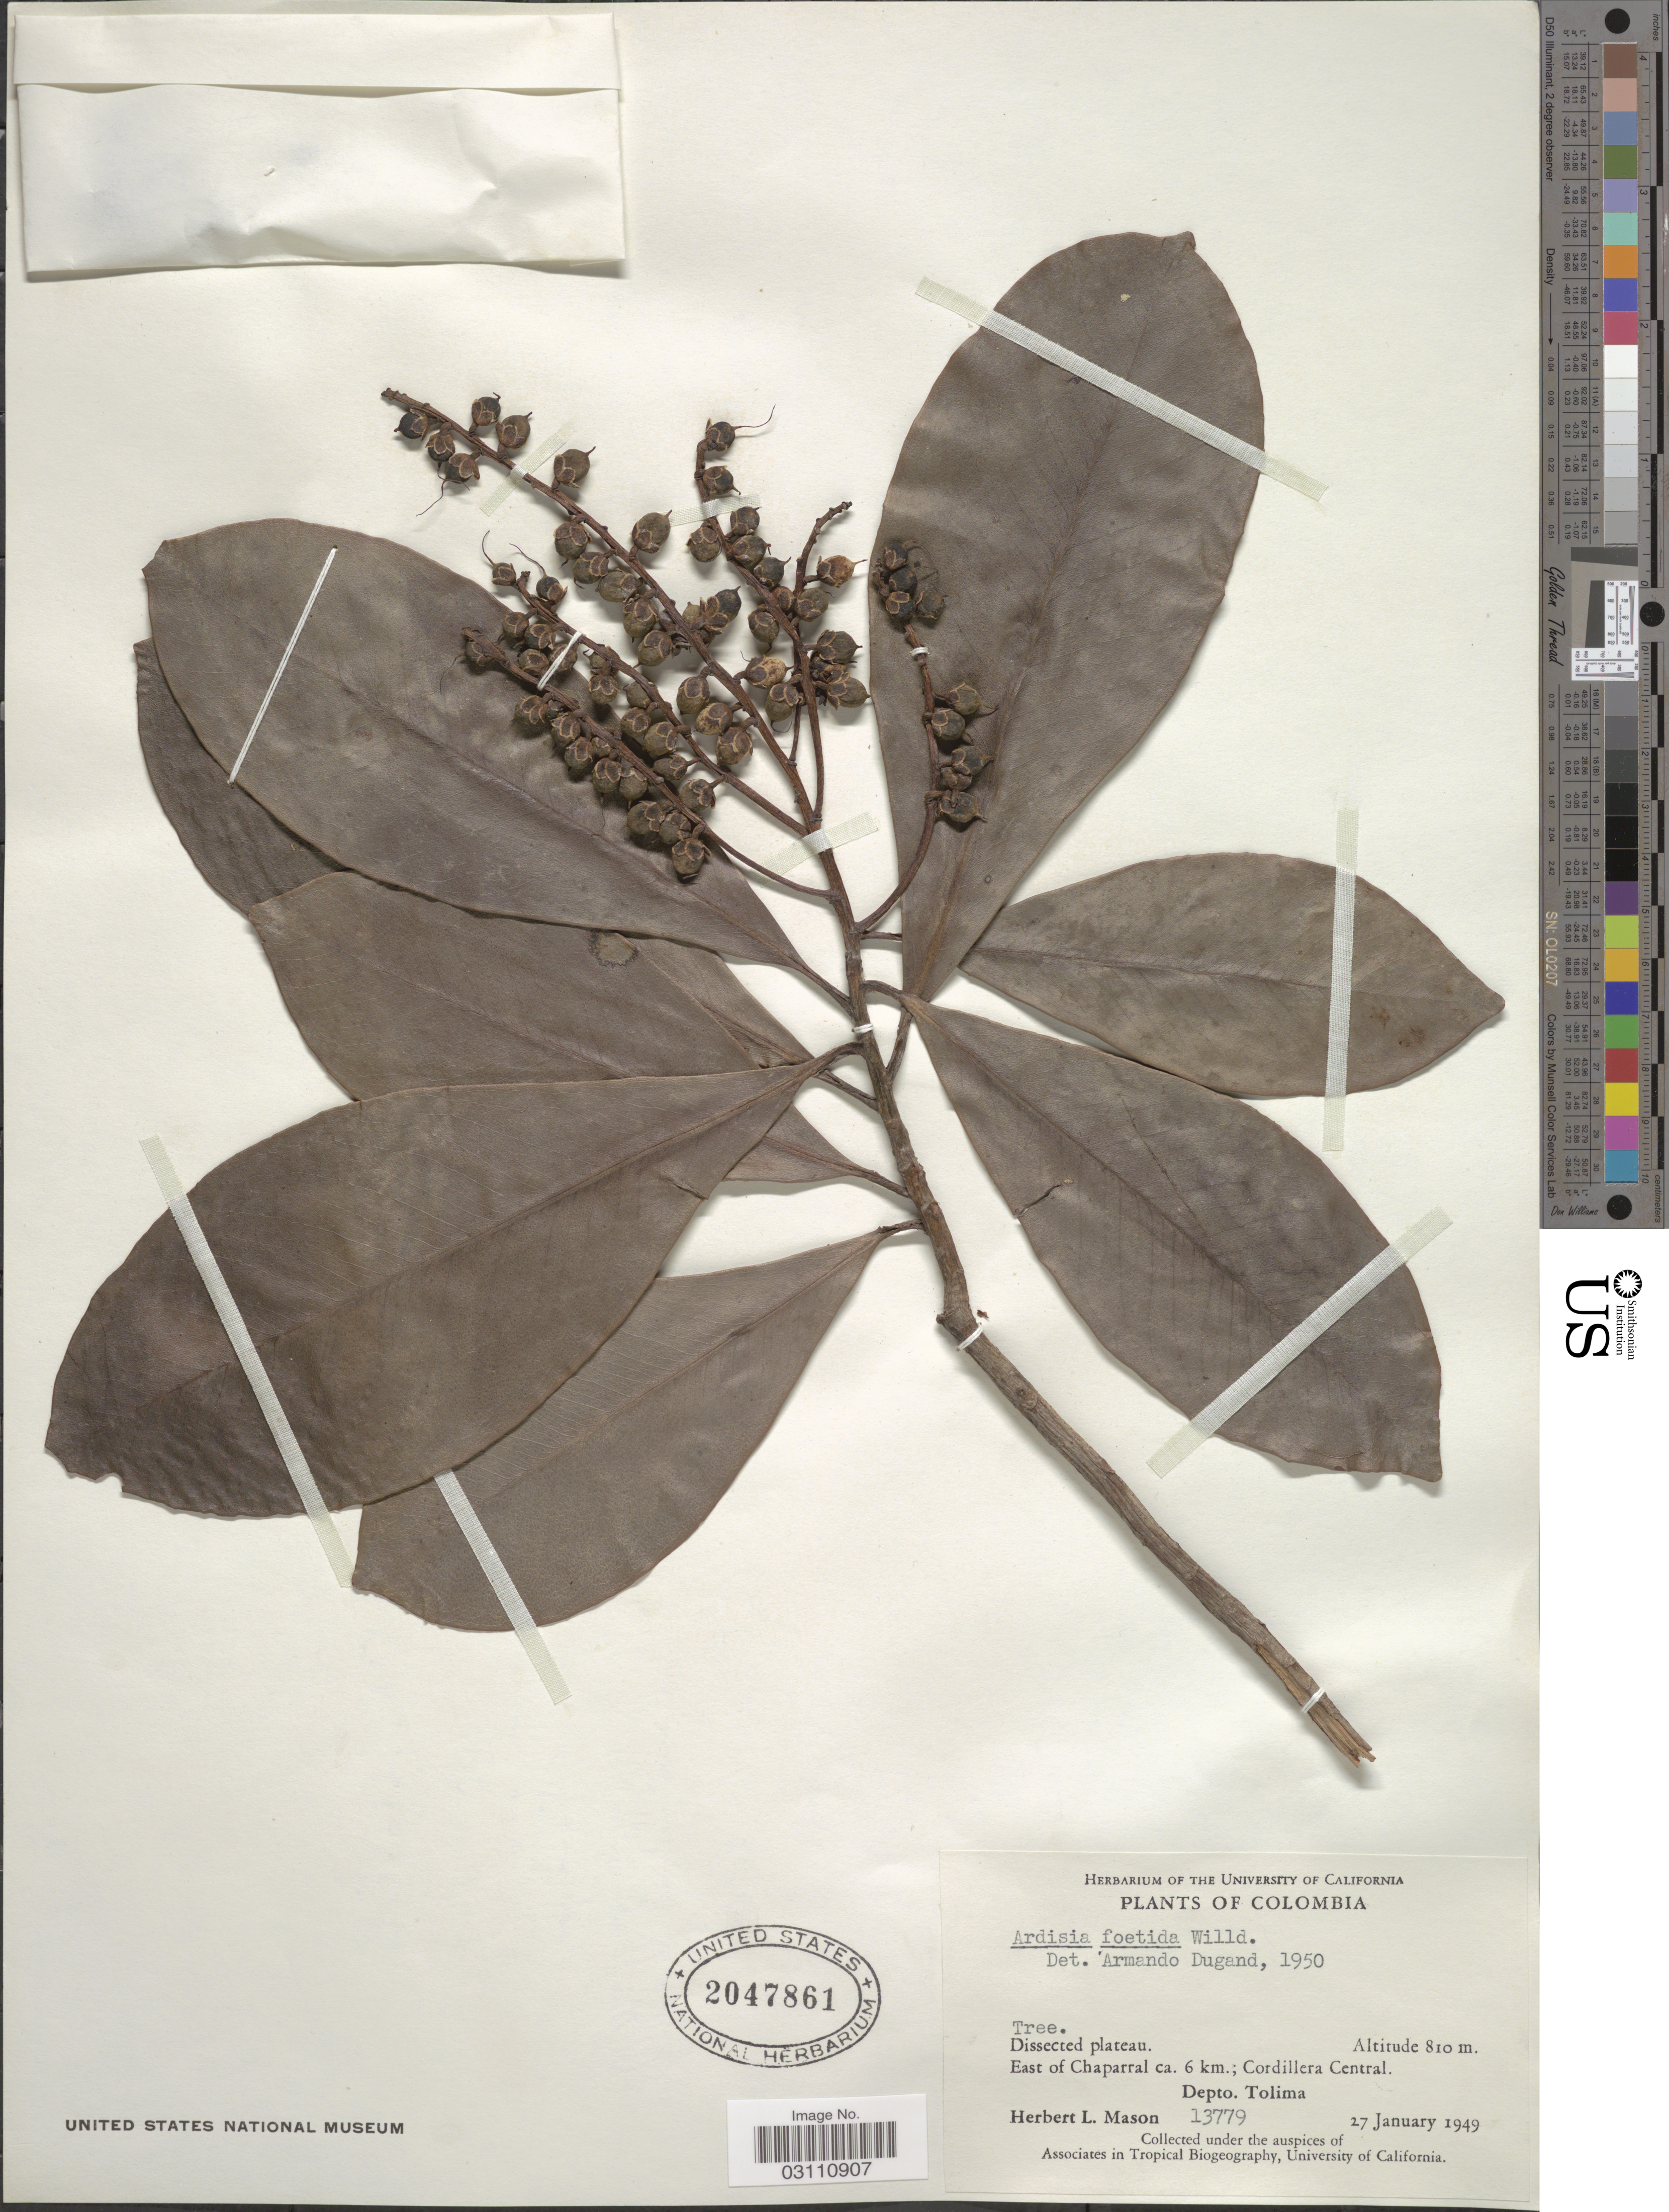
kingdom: Plantae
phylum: Tracheophyta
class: Magnoliopsida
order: Ericales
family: Primulaceae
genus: Ardisia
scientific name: Ardisia foetida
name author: Willd. ex Roem. & Schult.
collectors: H. L. Mason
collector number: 13779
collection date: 1949-01-27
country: Colombia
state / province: Tolima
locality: East of Chaparral ca. 6 km.; Cordillera Central. Depto. Tolima.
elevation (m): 810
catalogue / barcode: US 2047861